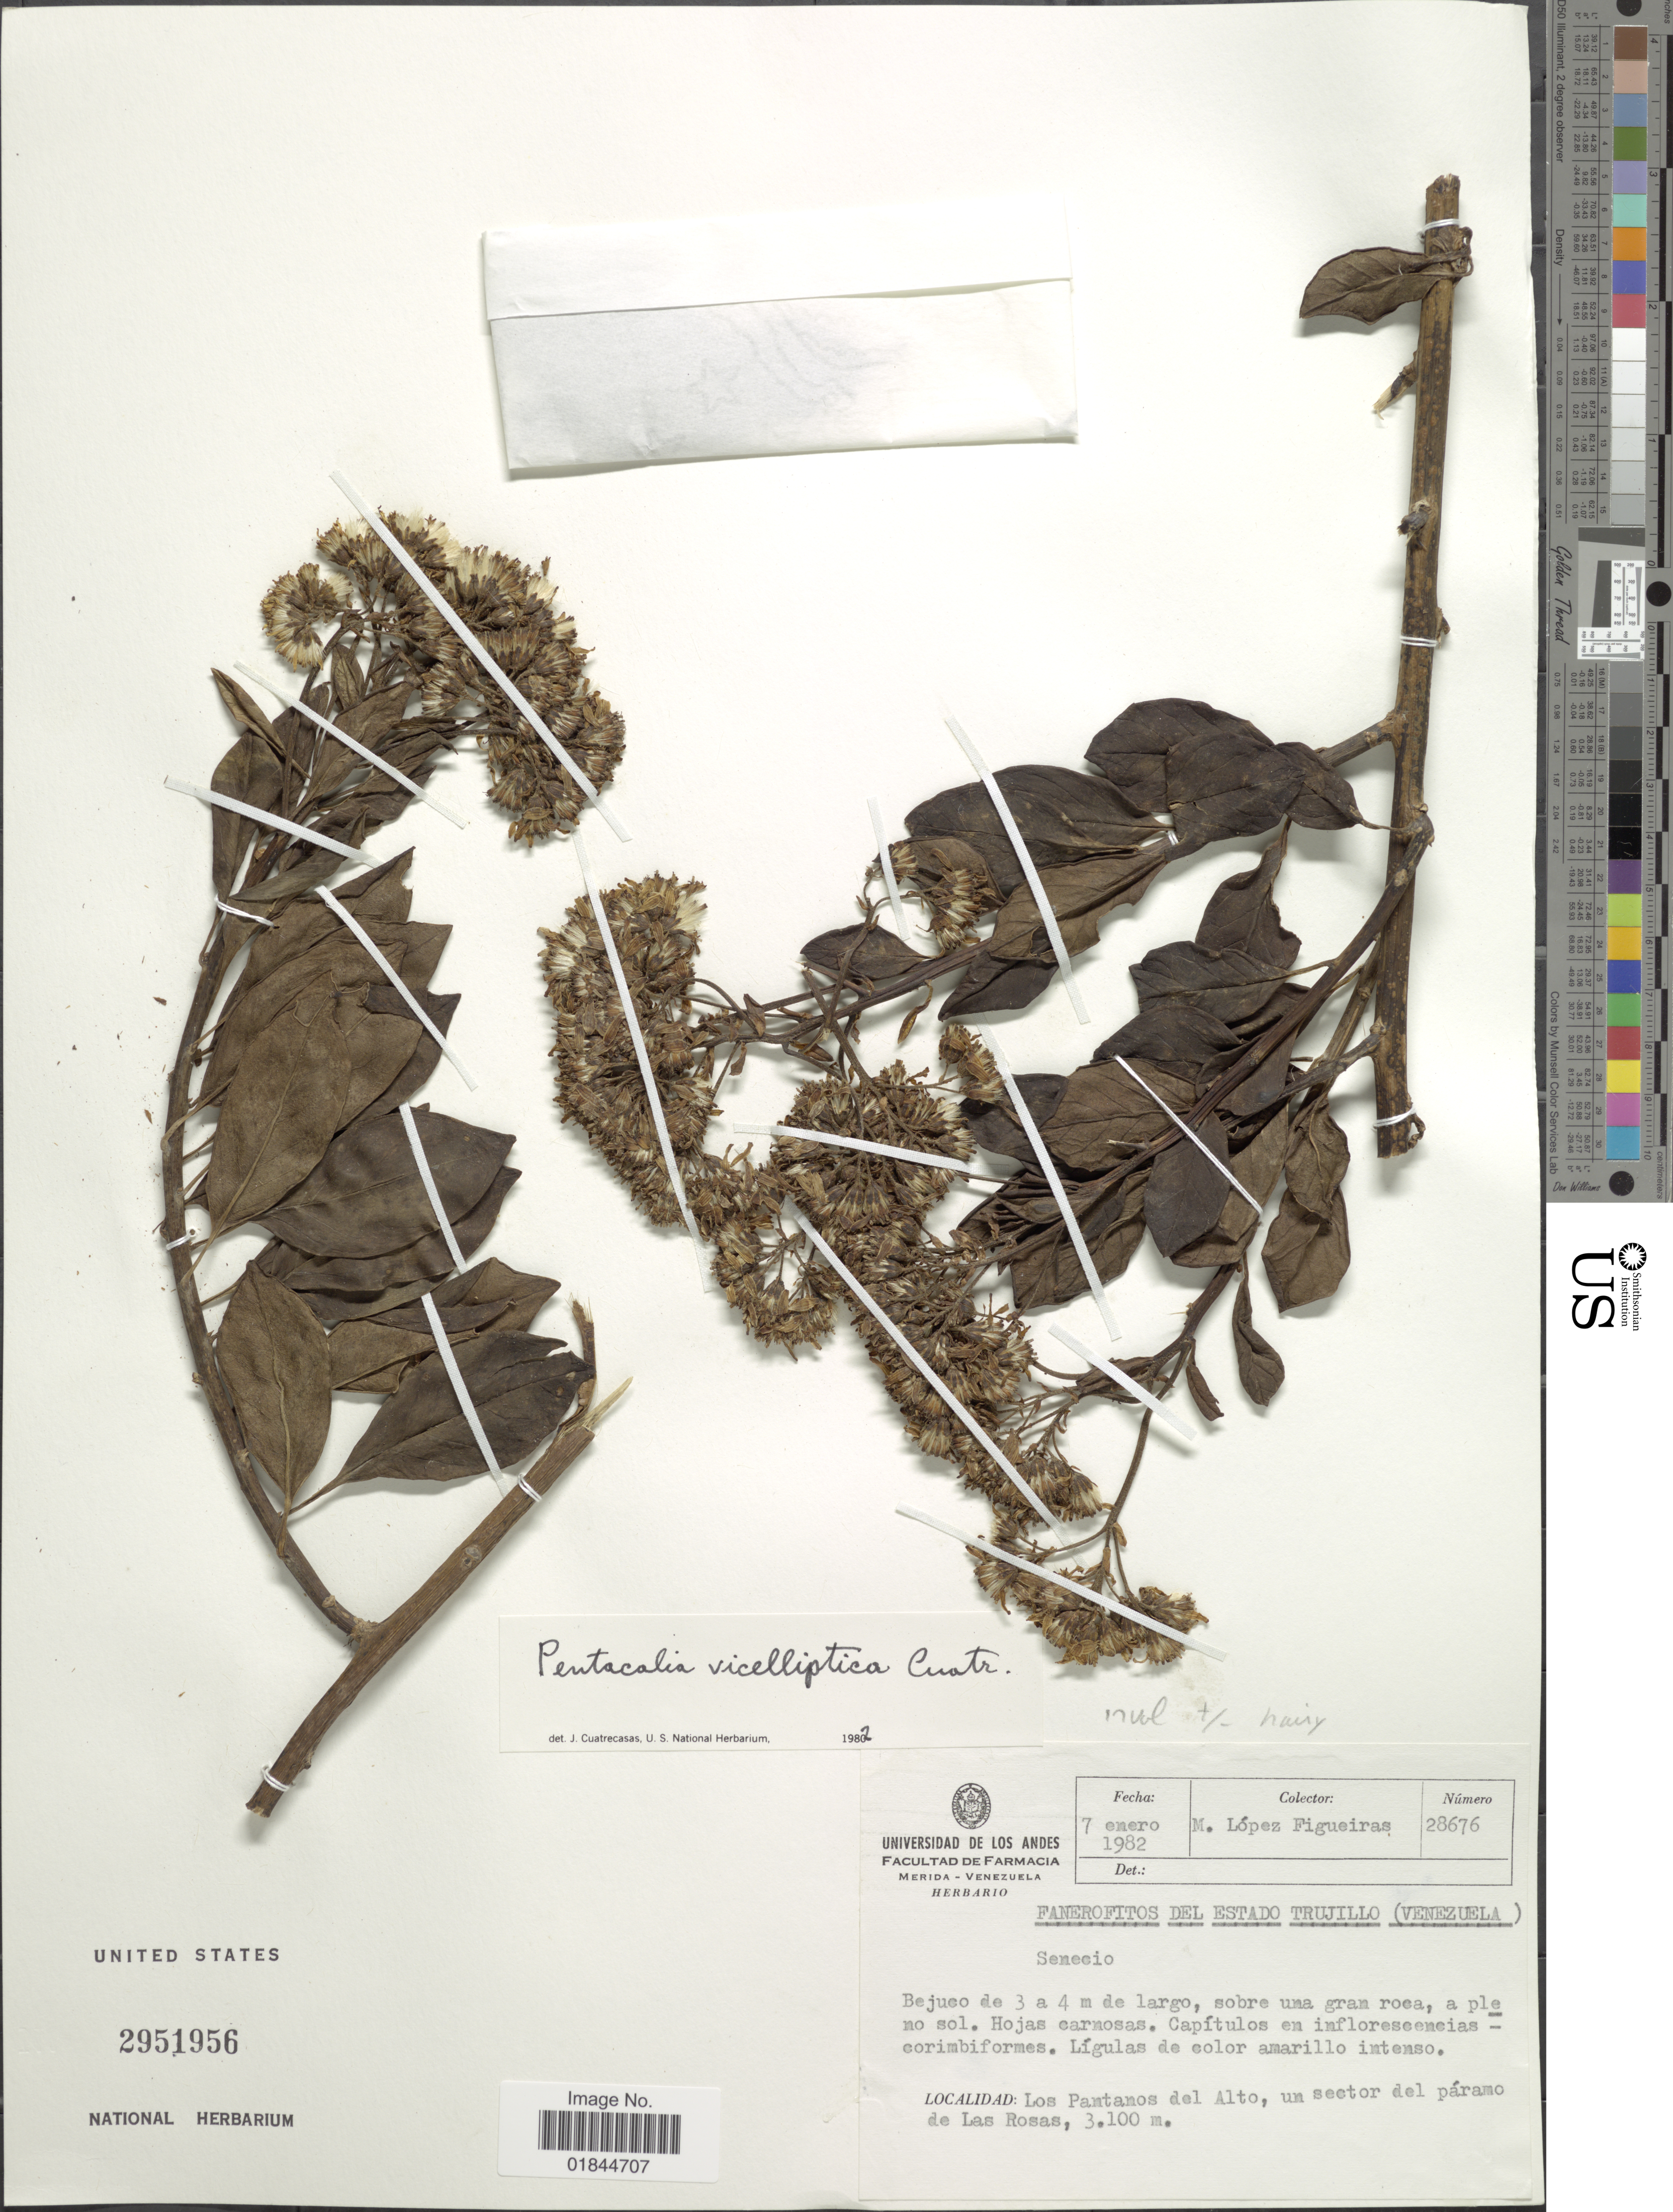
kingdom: Plantae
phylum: Tracheophyta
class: Magnoliopsida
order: Asterales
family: Asteraceae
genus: Pentacalia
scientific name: Pentacalia vicelliptica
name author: (Cuatrec.) Cuatrec.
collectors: M. Lopéz-F.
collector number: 28676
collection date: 1982-01-07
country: Venezuela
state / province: Trujillo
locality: Los Pantamos del Alto, un sector del paramo de Las Rosas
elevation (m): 3100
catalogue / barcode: US 2951956